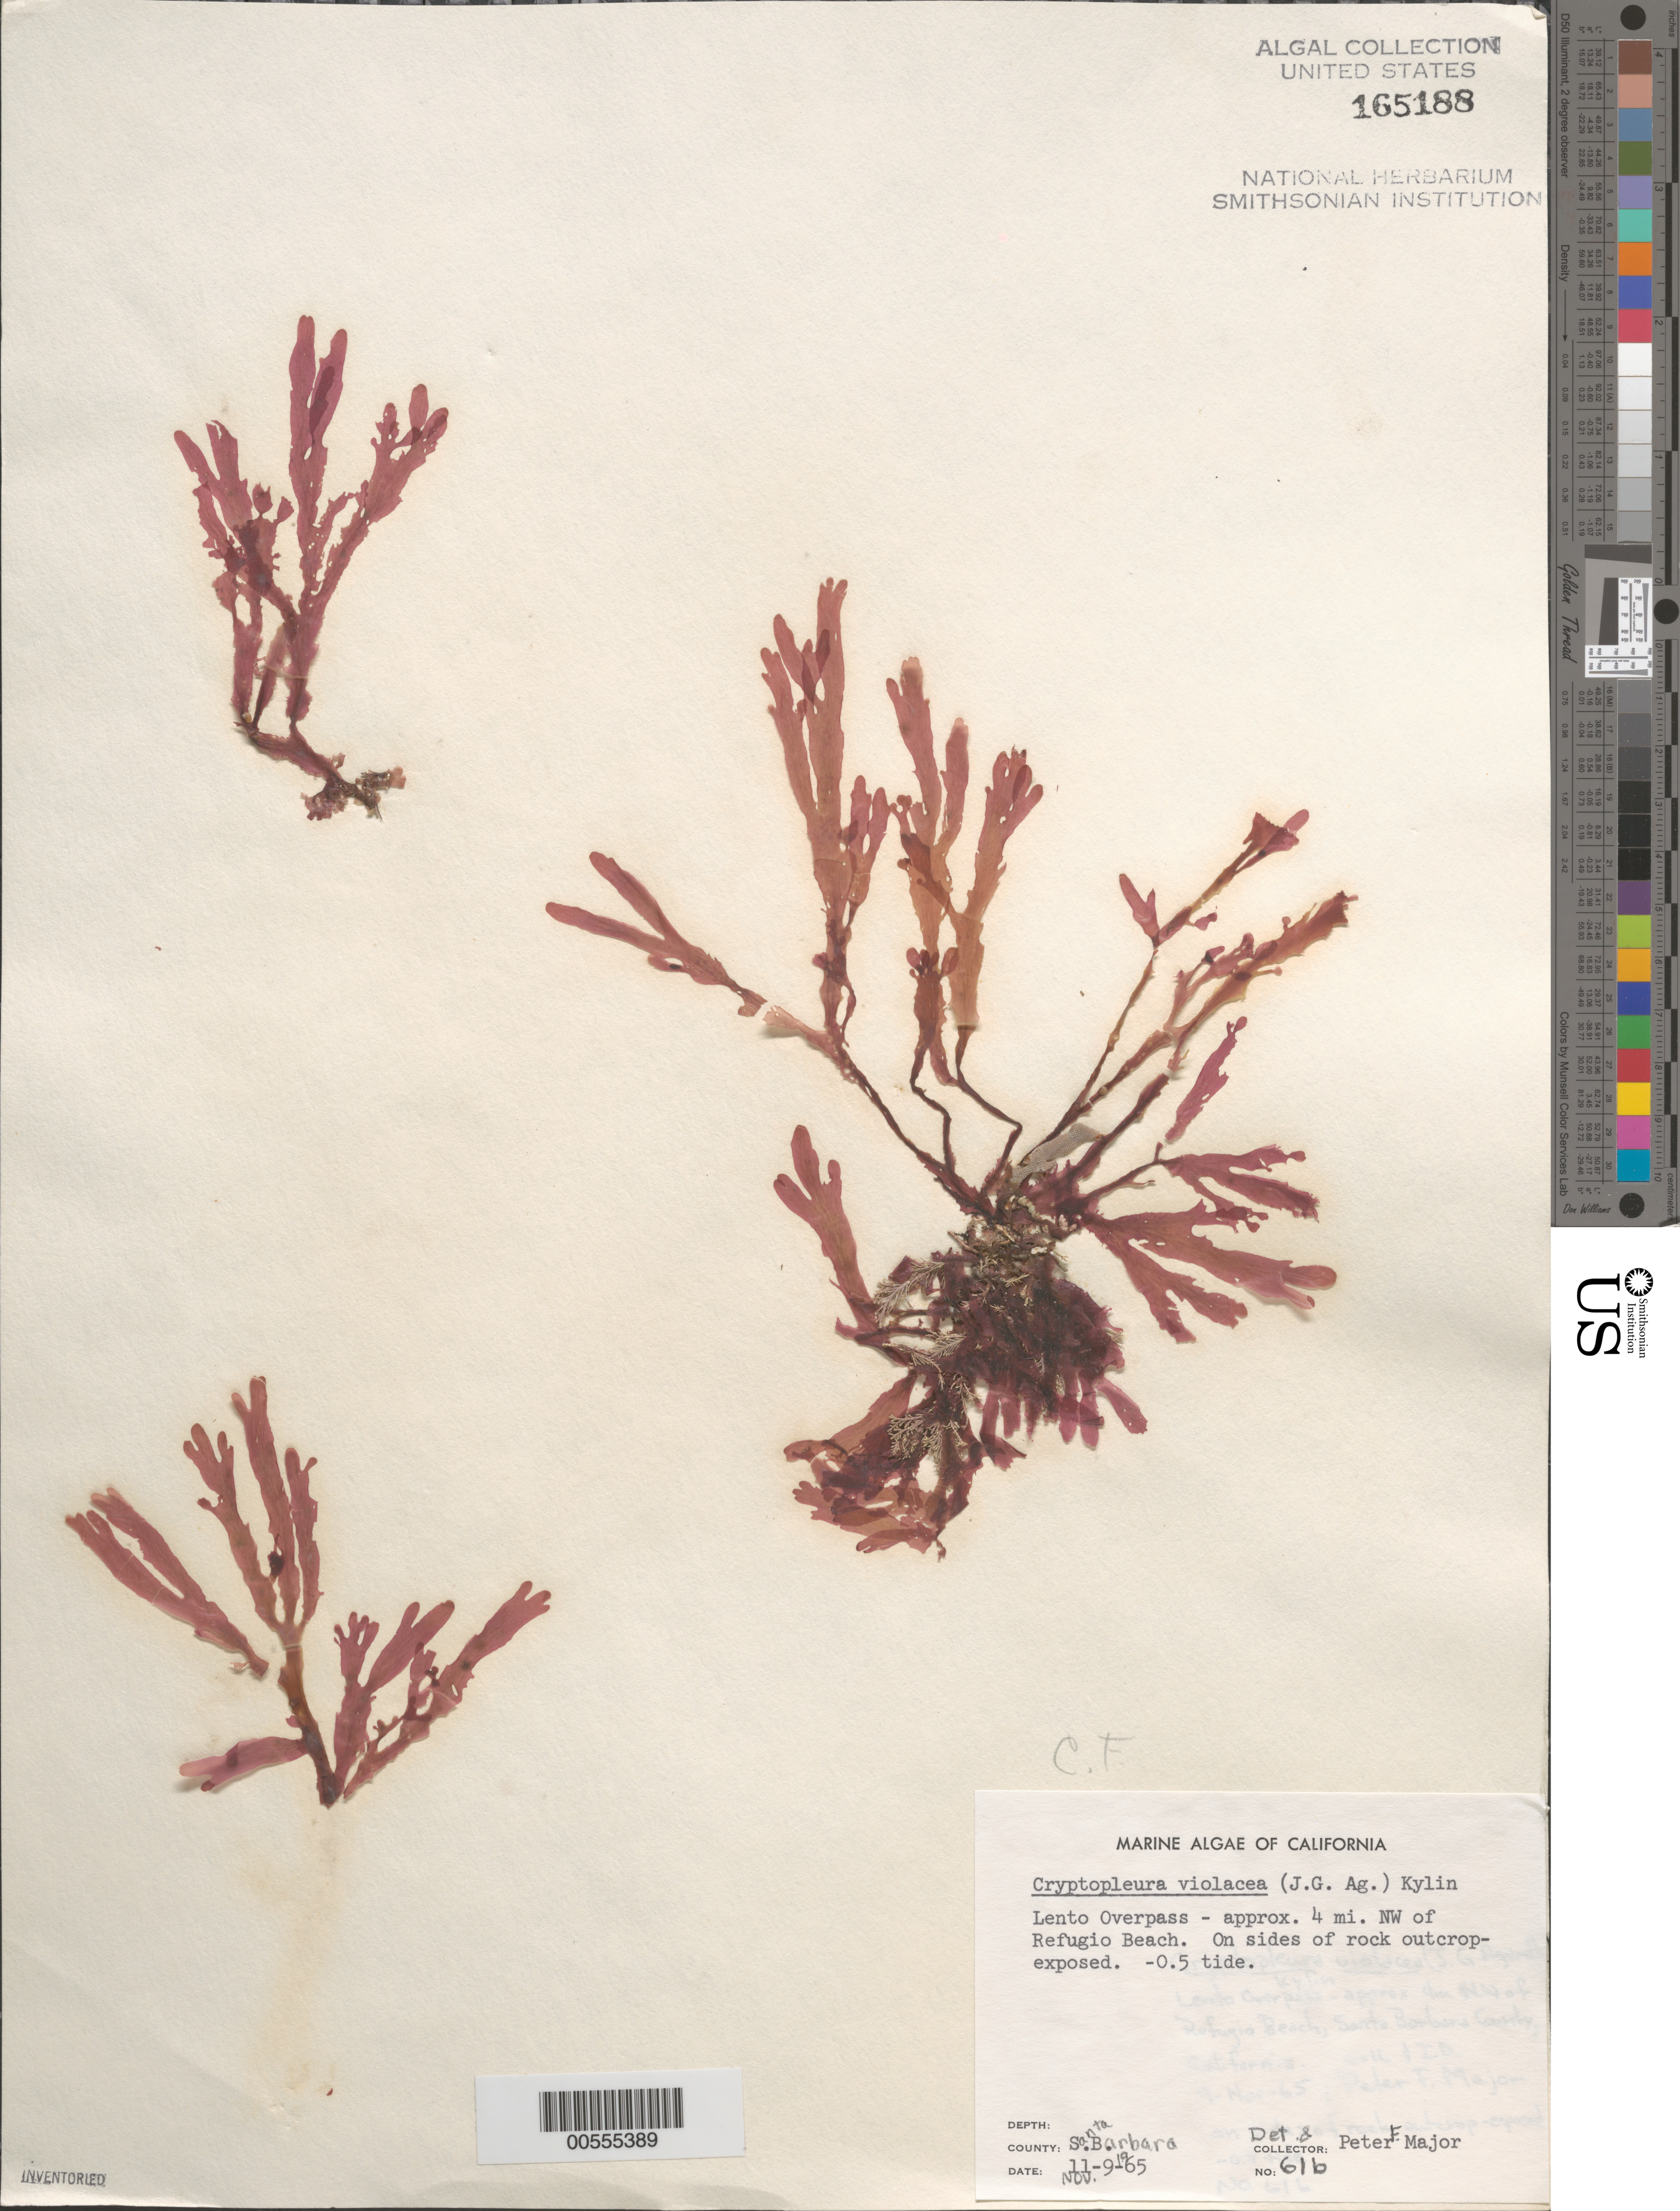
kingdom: Plantae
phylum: Rhodophyta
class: Florideophyceae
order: Ceramiales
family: Delesseriaceae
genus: Cryptopleura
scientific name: Cryptopleura violacea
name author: (J. Ag.) Kylin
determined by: Major, P. F.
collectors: P. Major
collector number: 61b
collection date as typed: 09 Nov 1965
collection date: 1965-11-09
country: United States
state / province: California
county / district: Santa Barbara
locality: Lento Overpass, ca. 4 miles northwest of Refugio Beach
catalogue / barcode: US 165188